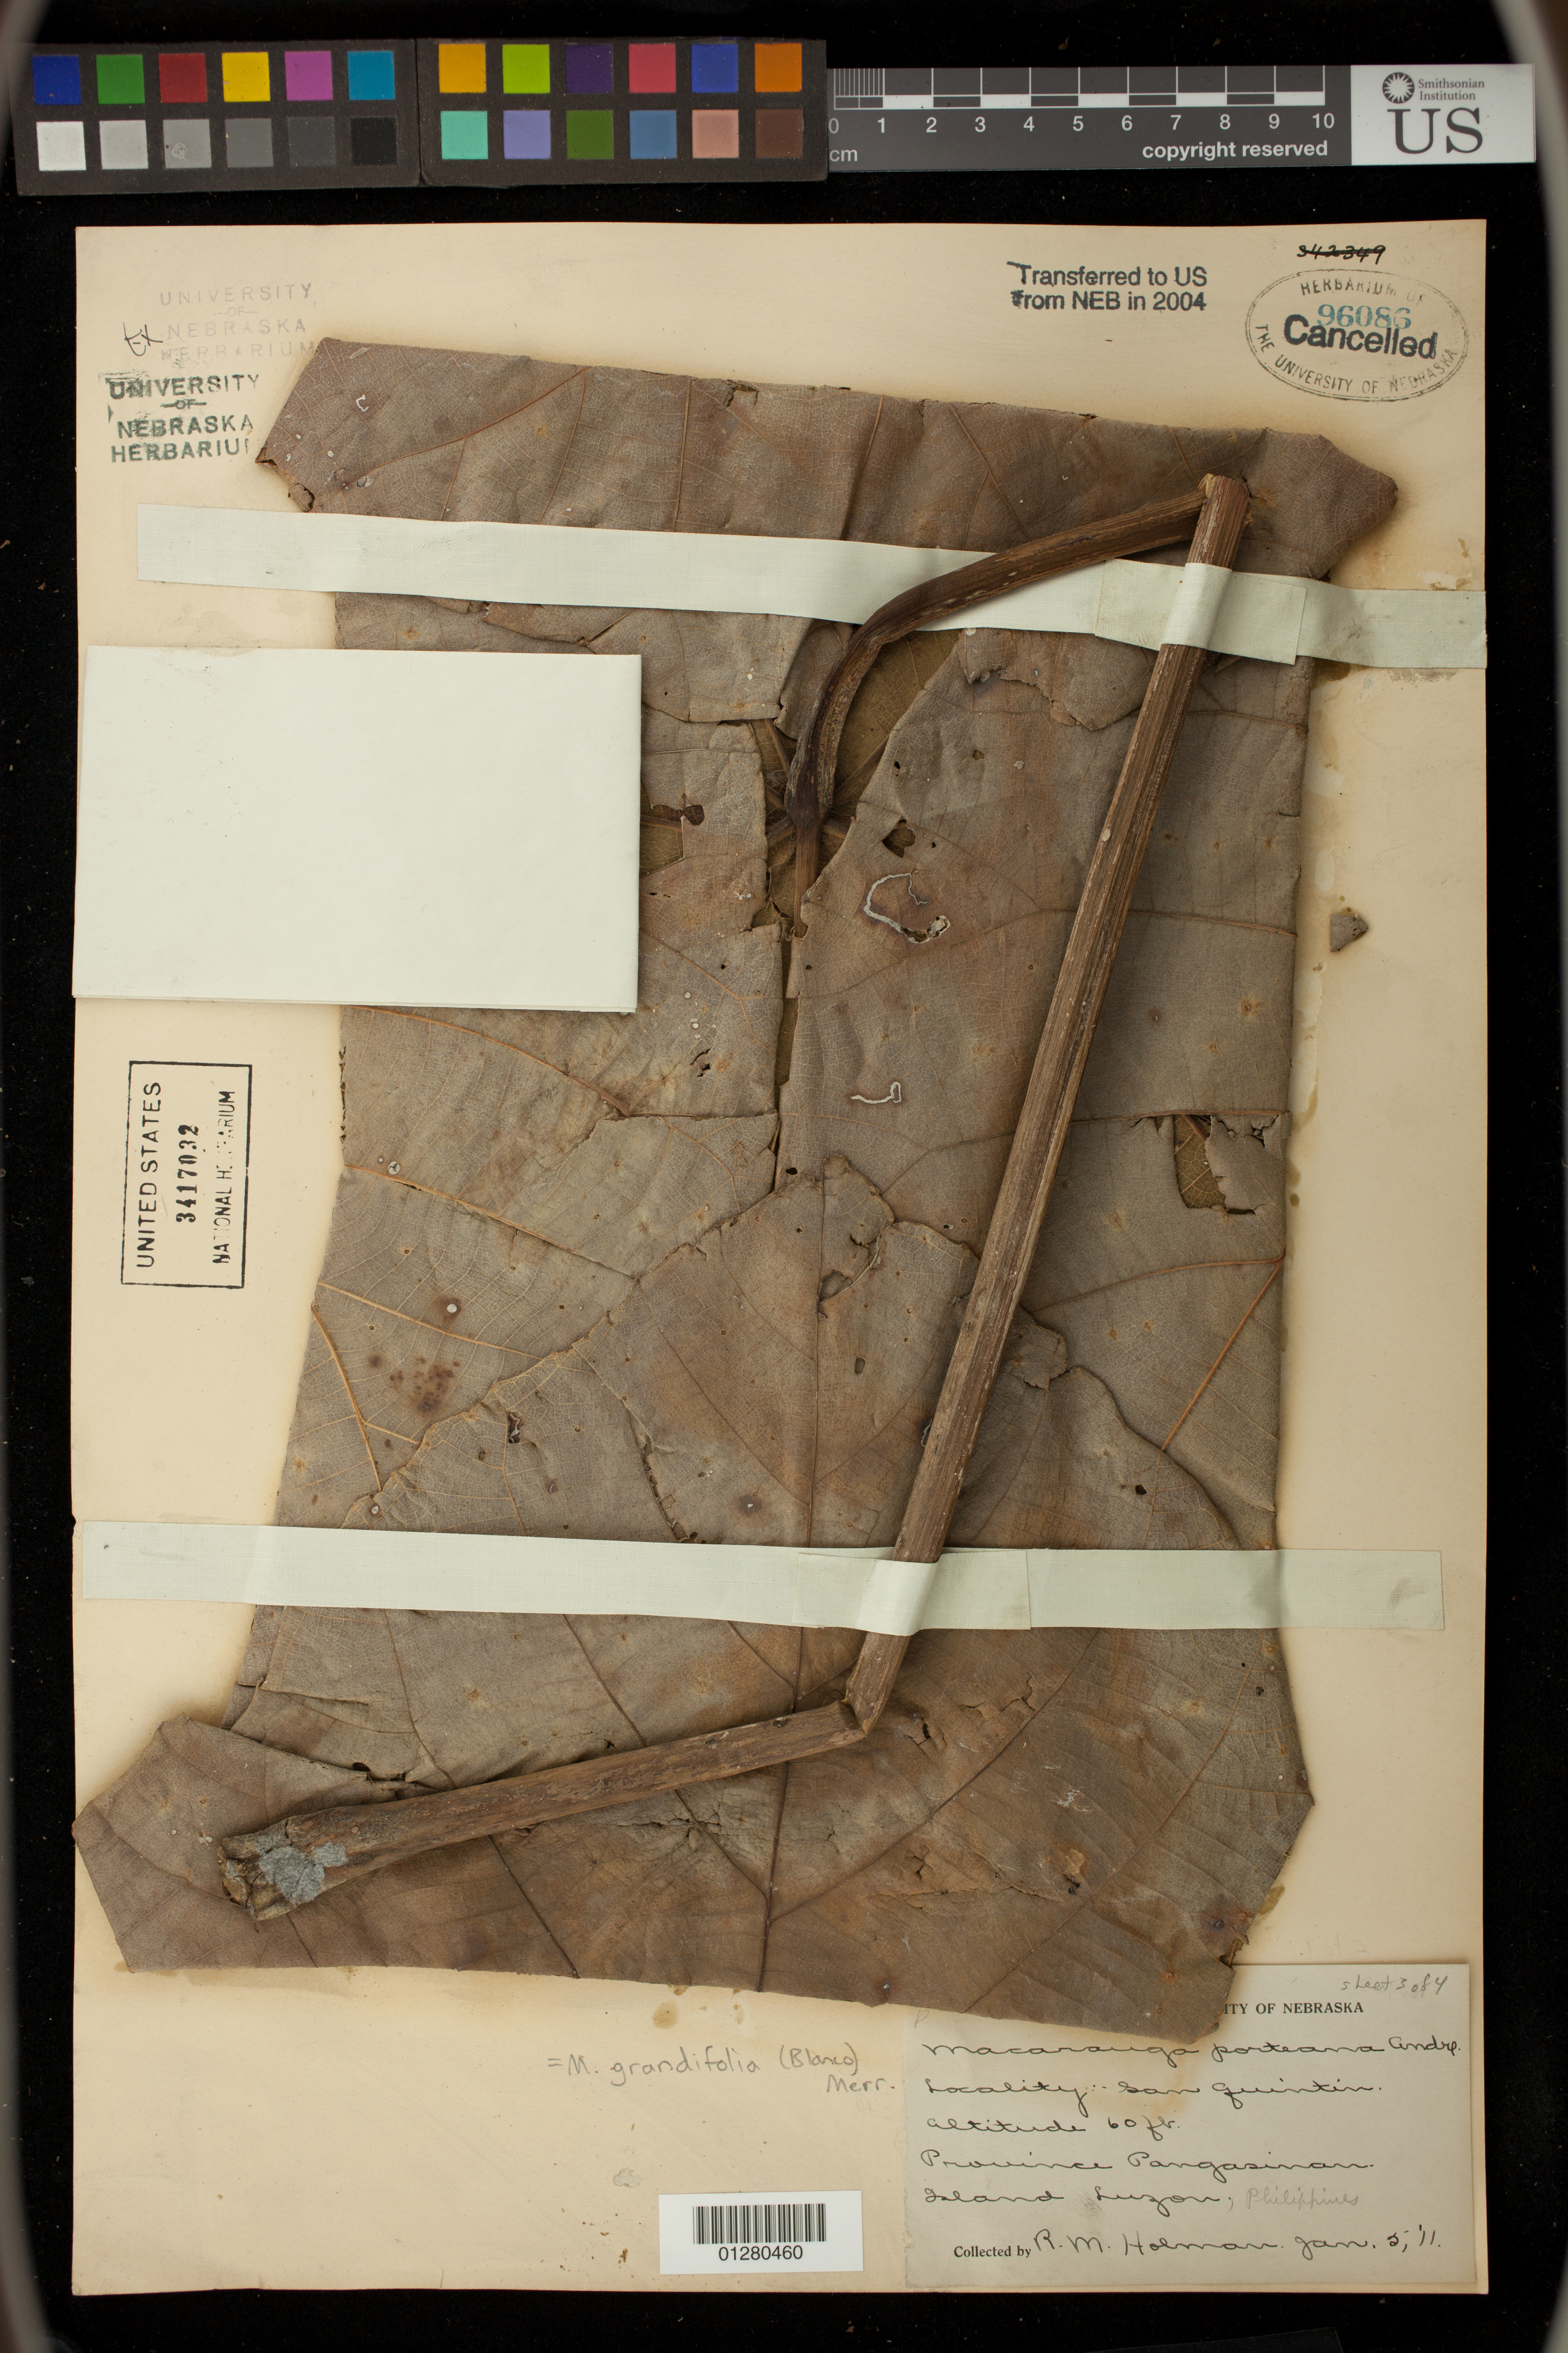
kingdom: Plantae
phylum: Tracheophyta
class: Magnoliopsida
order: Malpighiales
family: Euphorbiaceae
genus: Macaranga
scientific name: Macaranga grandifolia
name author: (Blanco) Merr.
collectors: R. M. Holman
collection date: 1911-01-05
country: Philippines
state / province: Ilocos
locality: San Quintin,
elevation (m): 18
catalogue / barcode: US 3417032